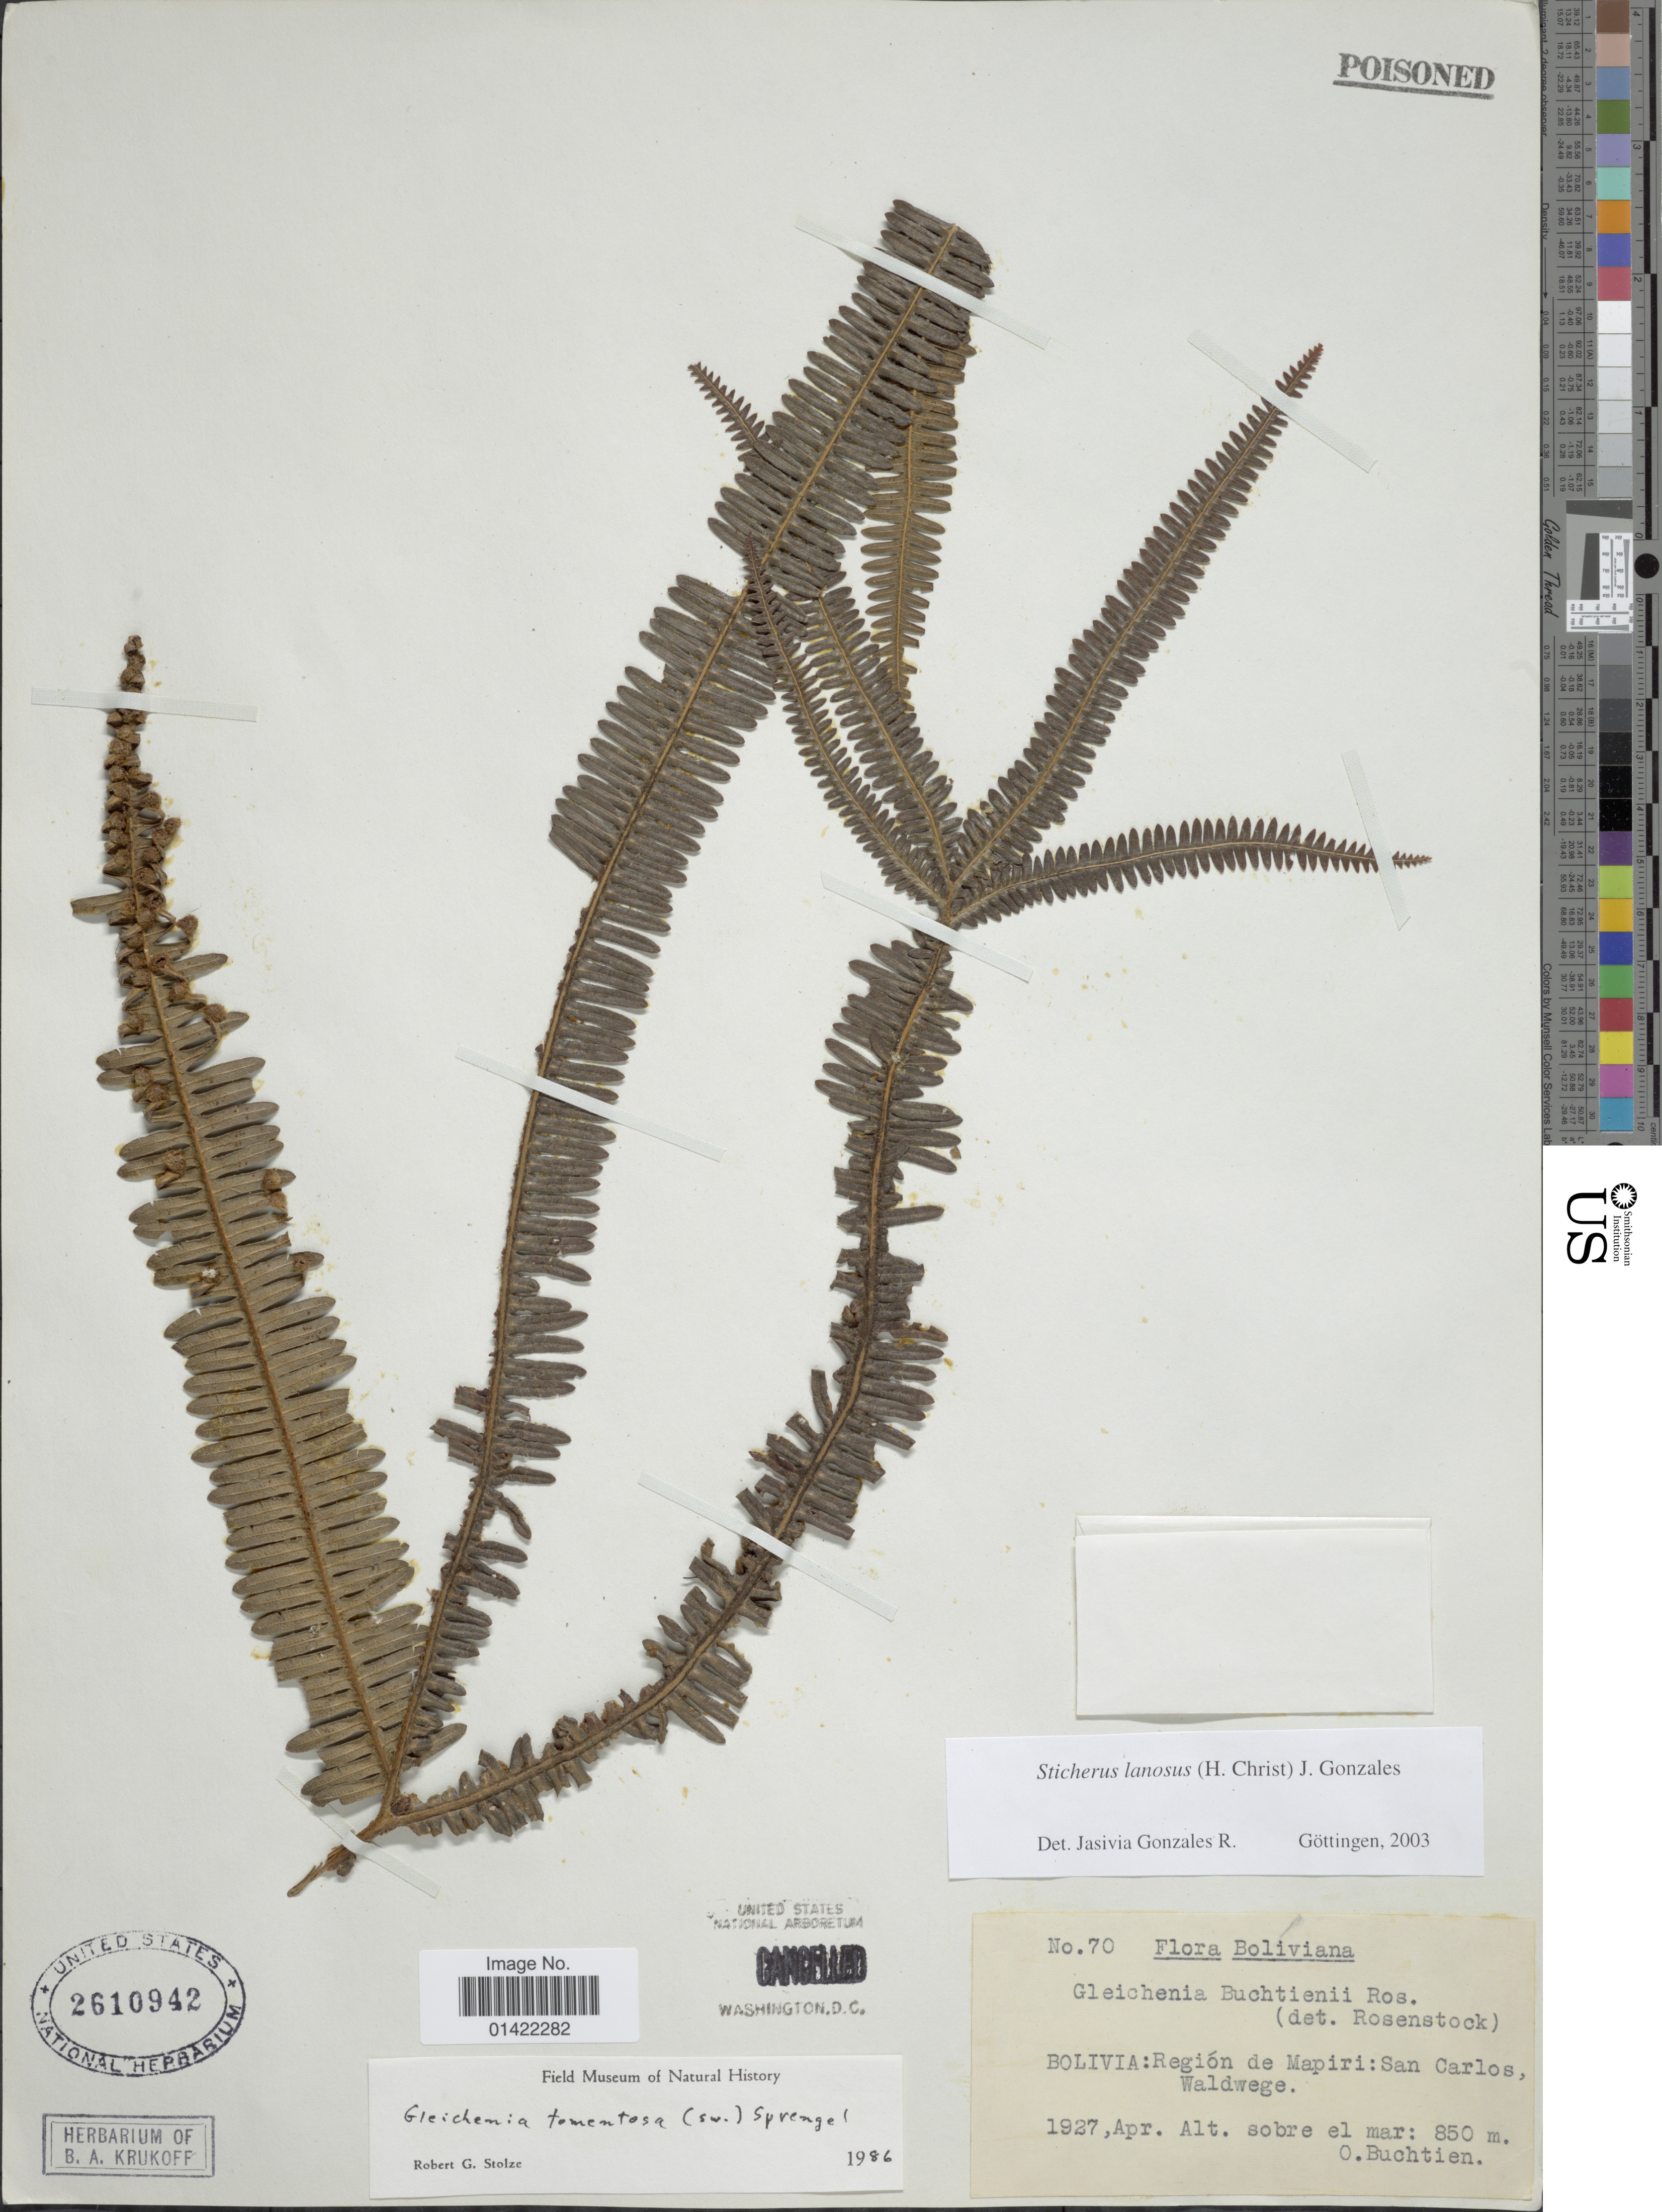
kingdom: Plantae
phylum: Tracheophyta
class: Polypodiopsida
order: Gleicheniales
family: Gleicheniaceae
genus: Sticherus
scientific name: Sticherus lanosus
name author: (Christ) J. Gonzales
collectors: O. Buchtien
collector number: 70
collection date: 1927-04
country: Bolivia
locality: Región de Mapiri: San Carlos, Waldwege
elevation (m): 850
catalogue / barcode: US 2610942